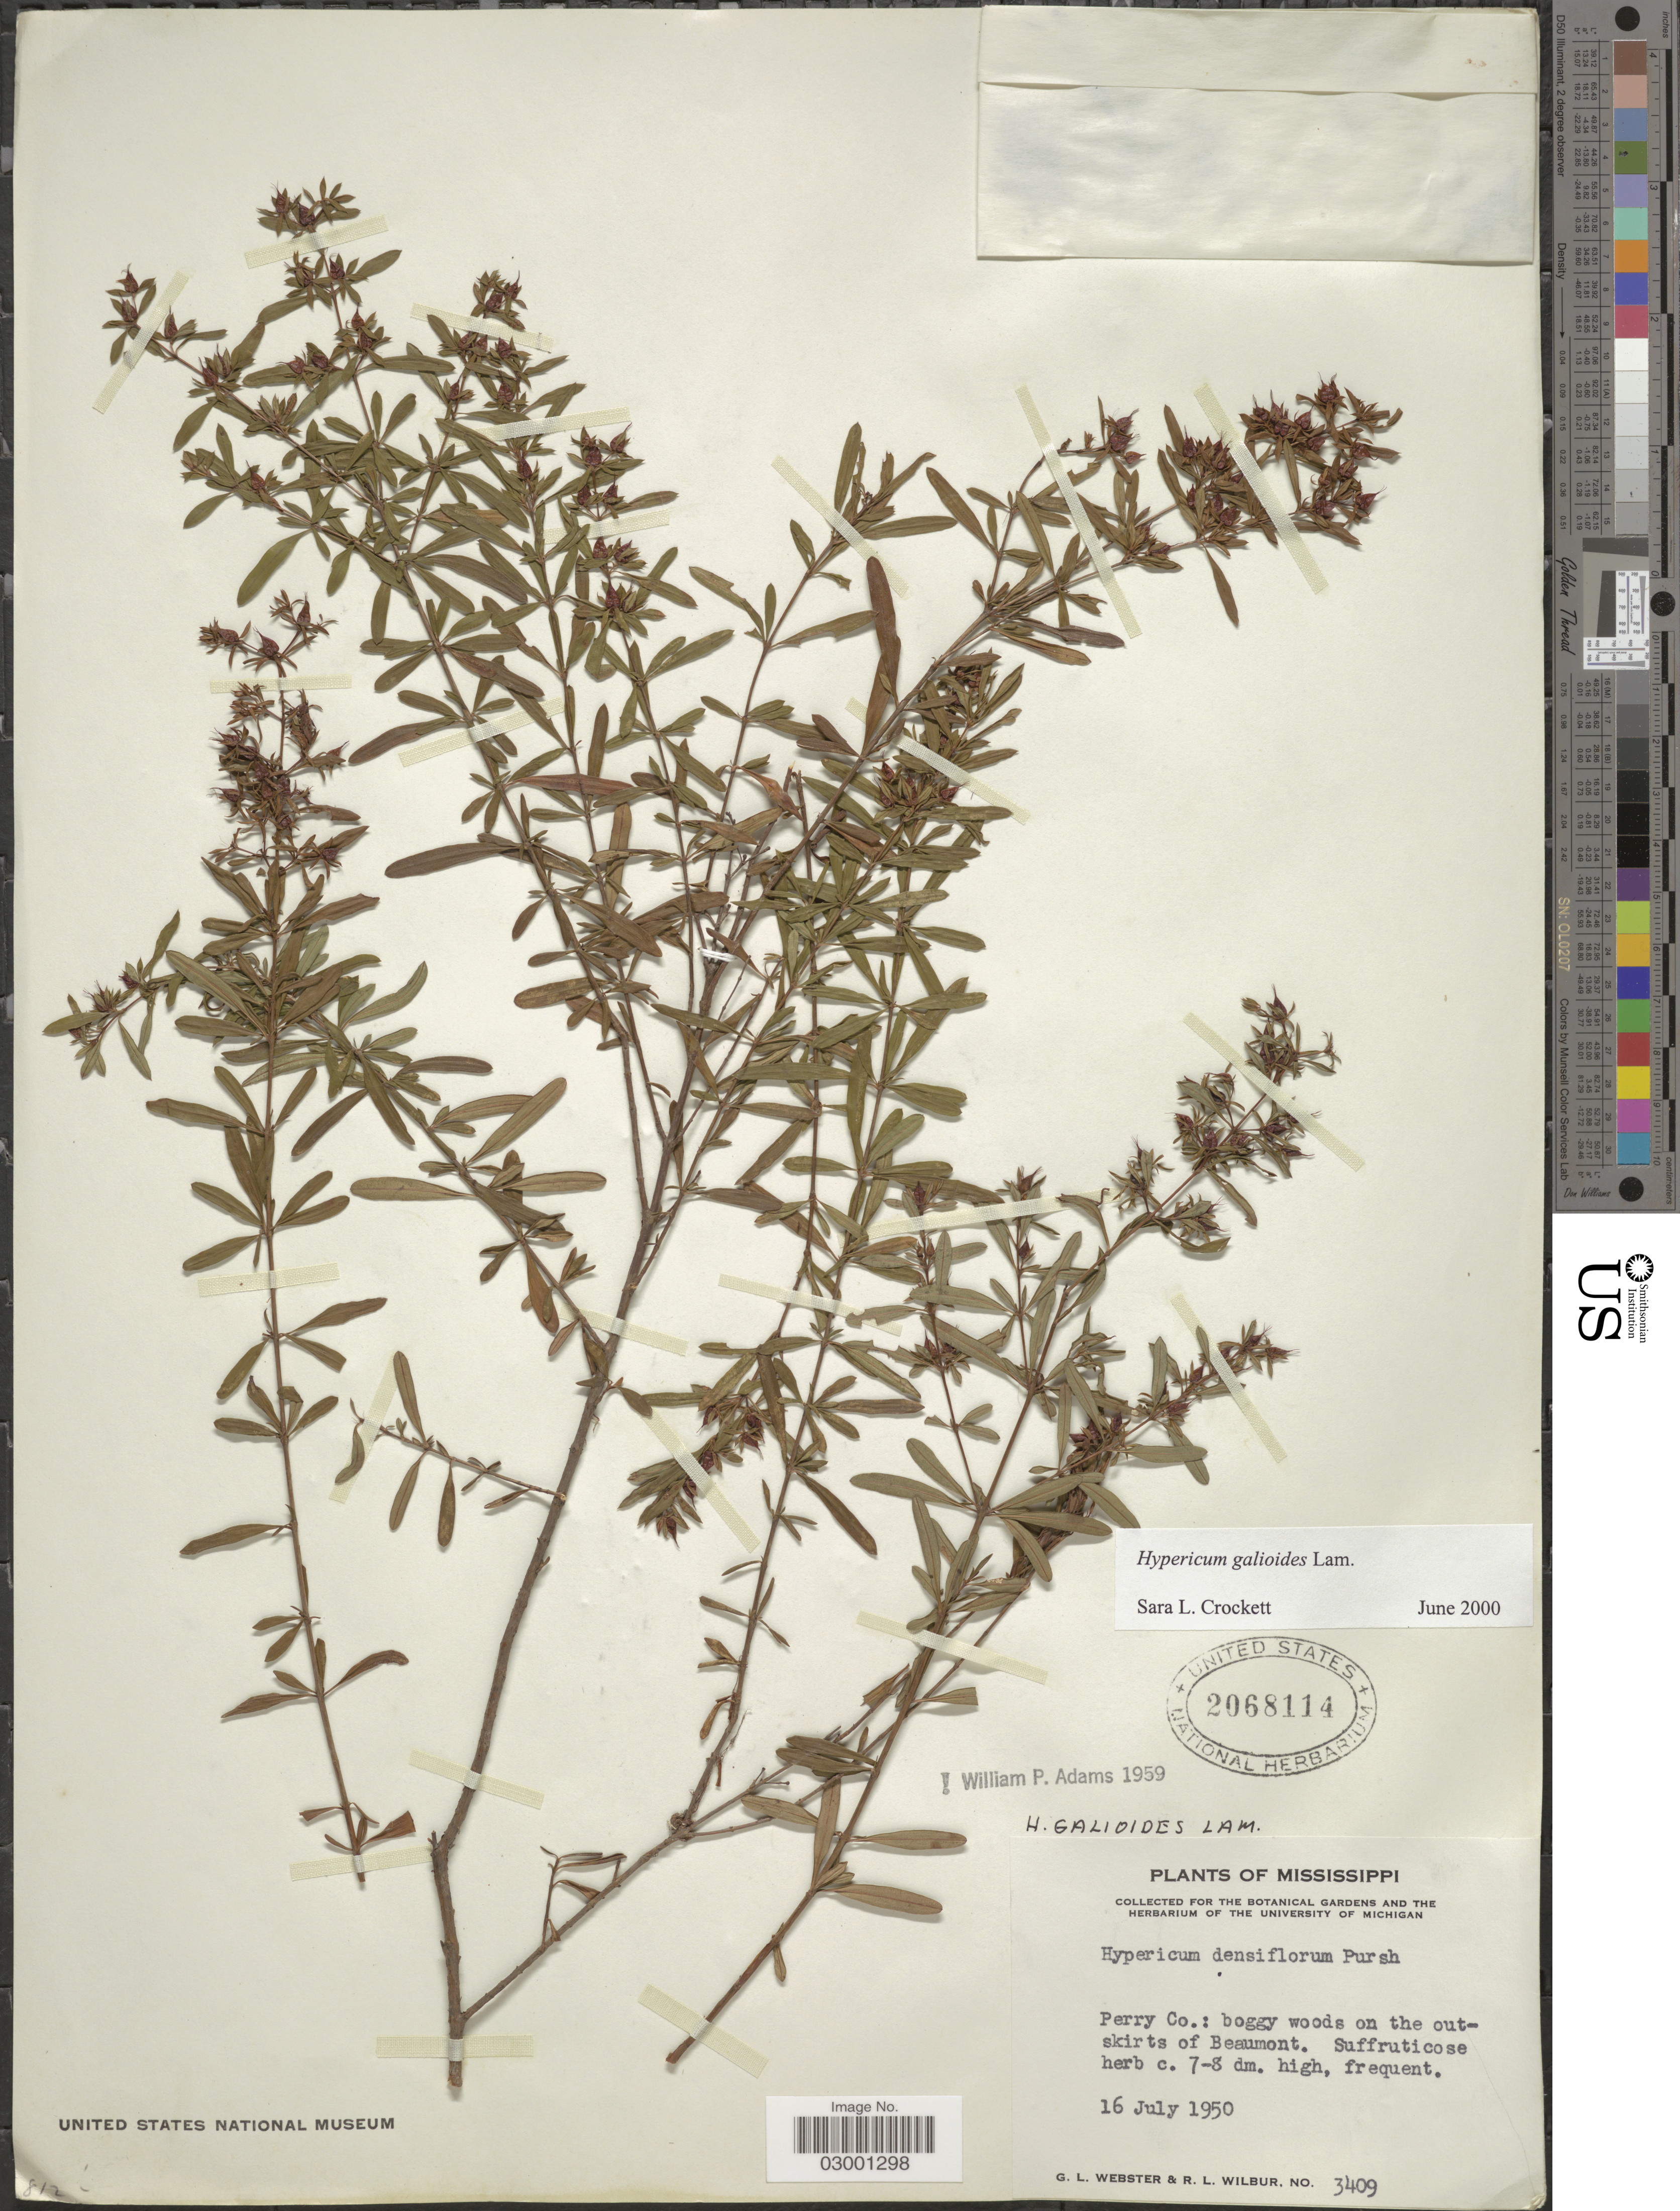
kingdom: Plantae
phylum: Tracheophyta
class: Magnoliopsida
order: Malpighiales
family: Hypericaceae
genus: Hypericum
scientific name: Hypericum galioides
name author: Lam.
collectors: G. L. Webster & R. L. Wilbur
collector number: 3409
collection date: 1950-07-16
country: United States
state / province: Mississippi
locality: Perry Co.: boggy woods on the outskirts of Beaumont.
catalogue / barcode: US 2068114